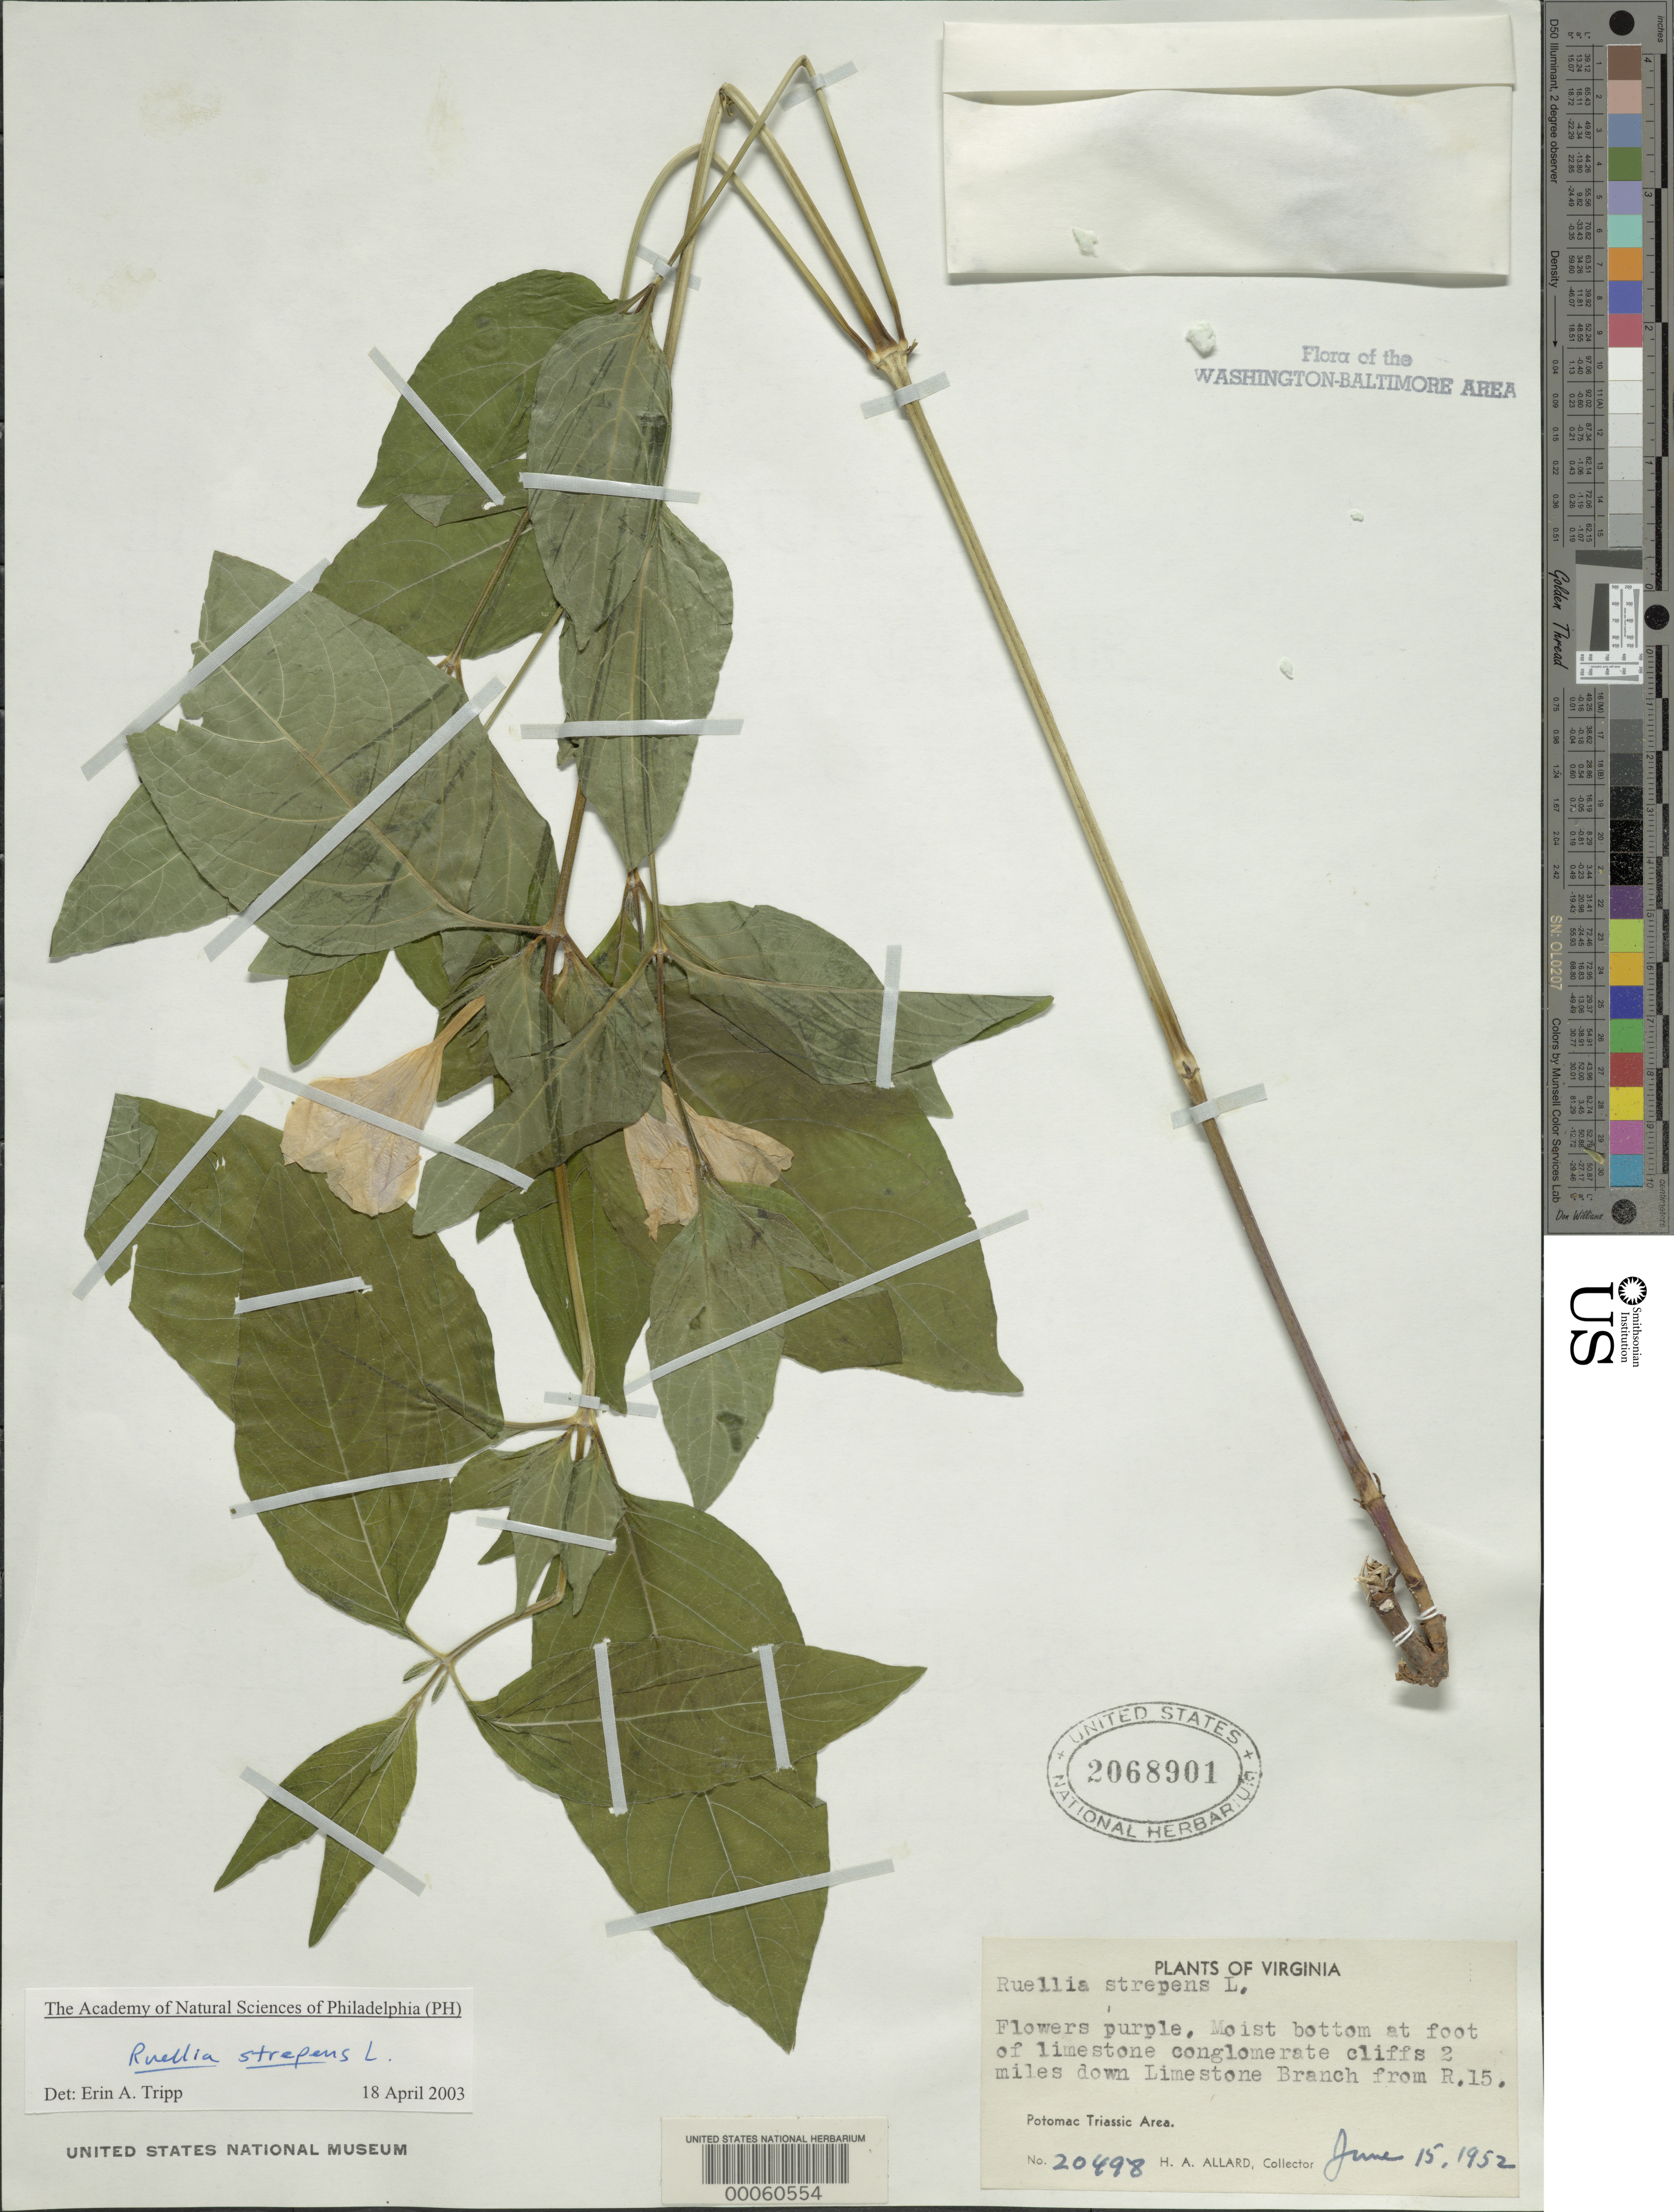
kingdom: Plantae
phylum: Tracheophyta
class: Magnoliopsida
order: Lamiales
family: Acanthaceae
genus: Ruellia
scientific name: Ruellia strepens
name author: L.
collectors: H. A. Allard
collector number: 20498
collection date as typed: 15 Jun 1952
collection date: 1952-06-15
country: United States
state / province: Virginia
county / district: Loudoun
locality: downstream from Route 15 on Limestone Branch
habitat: Moist bottom at foot of limestone conglomerate cliffs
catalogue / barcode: US 2068901